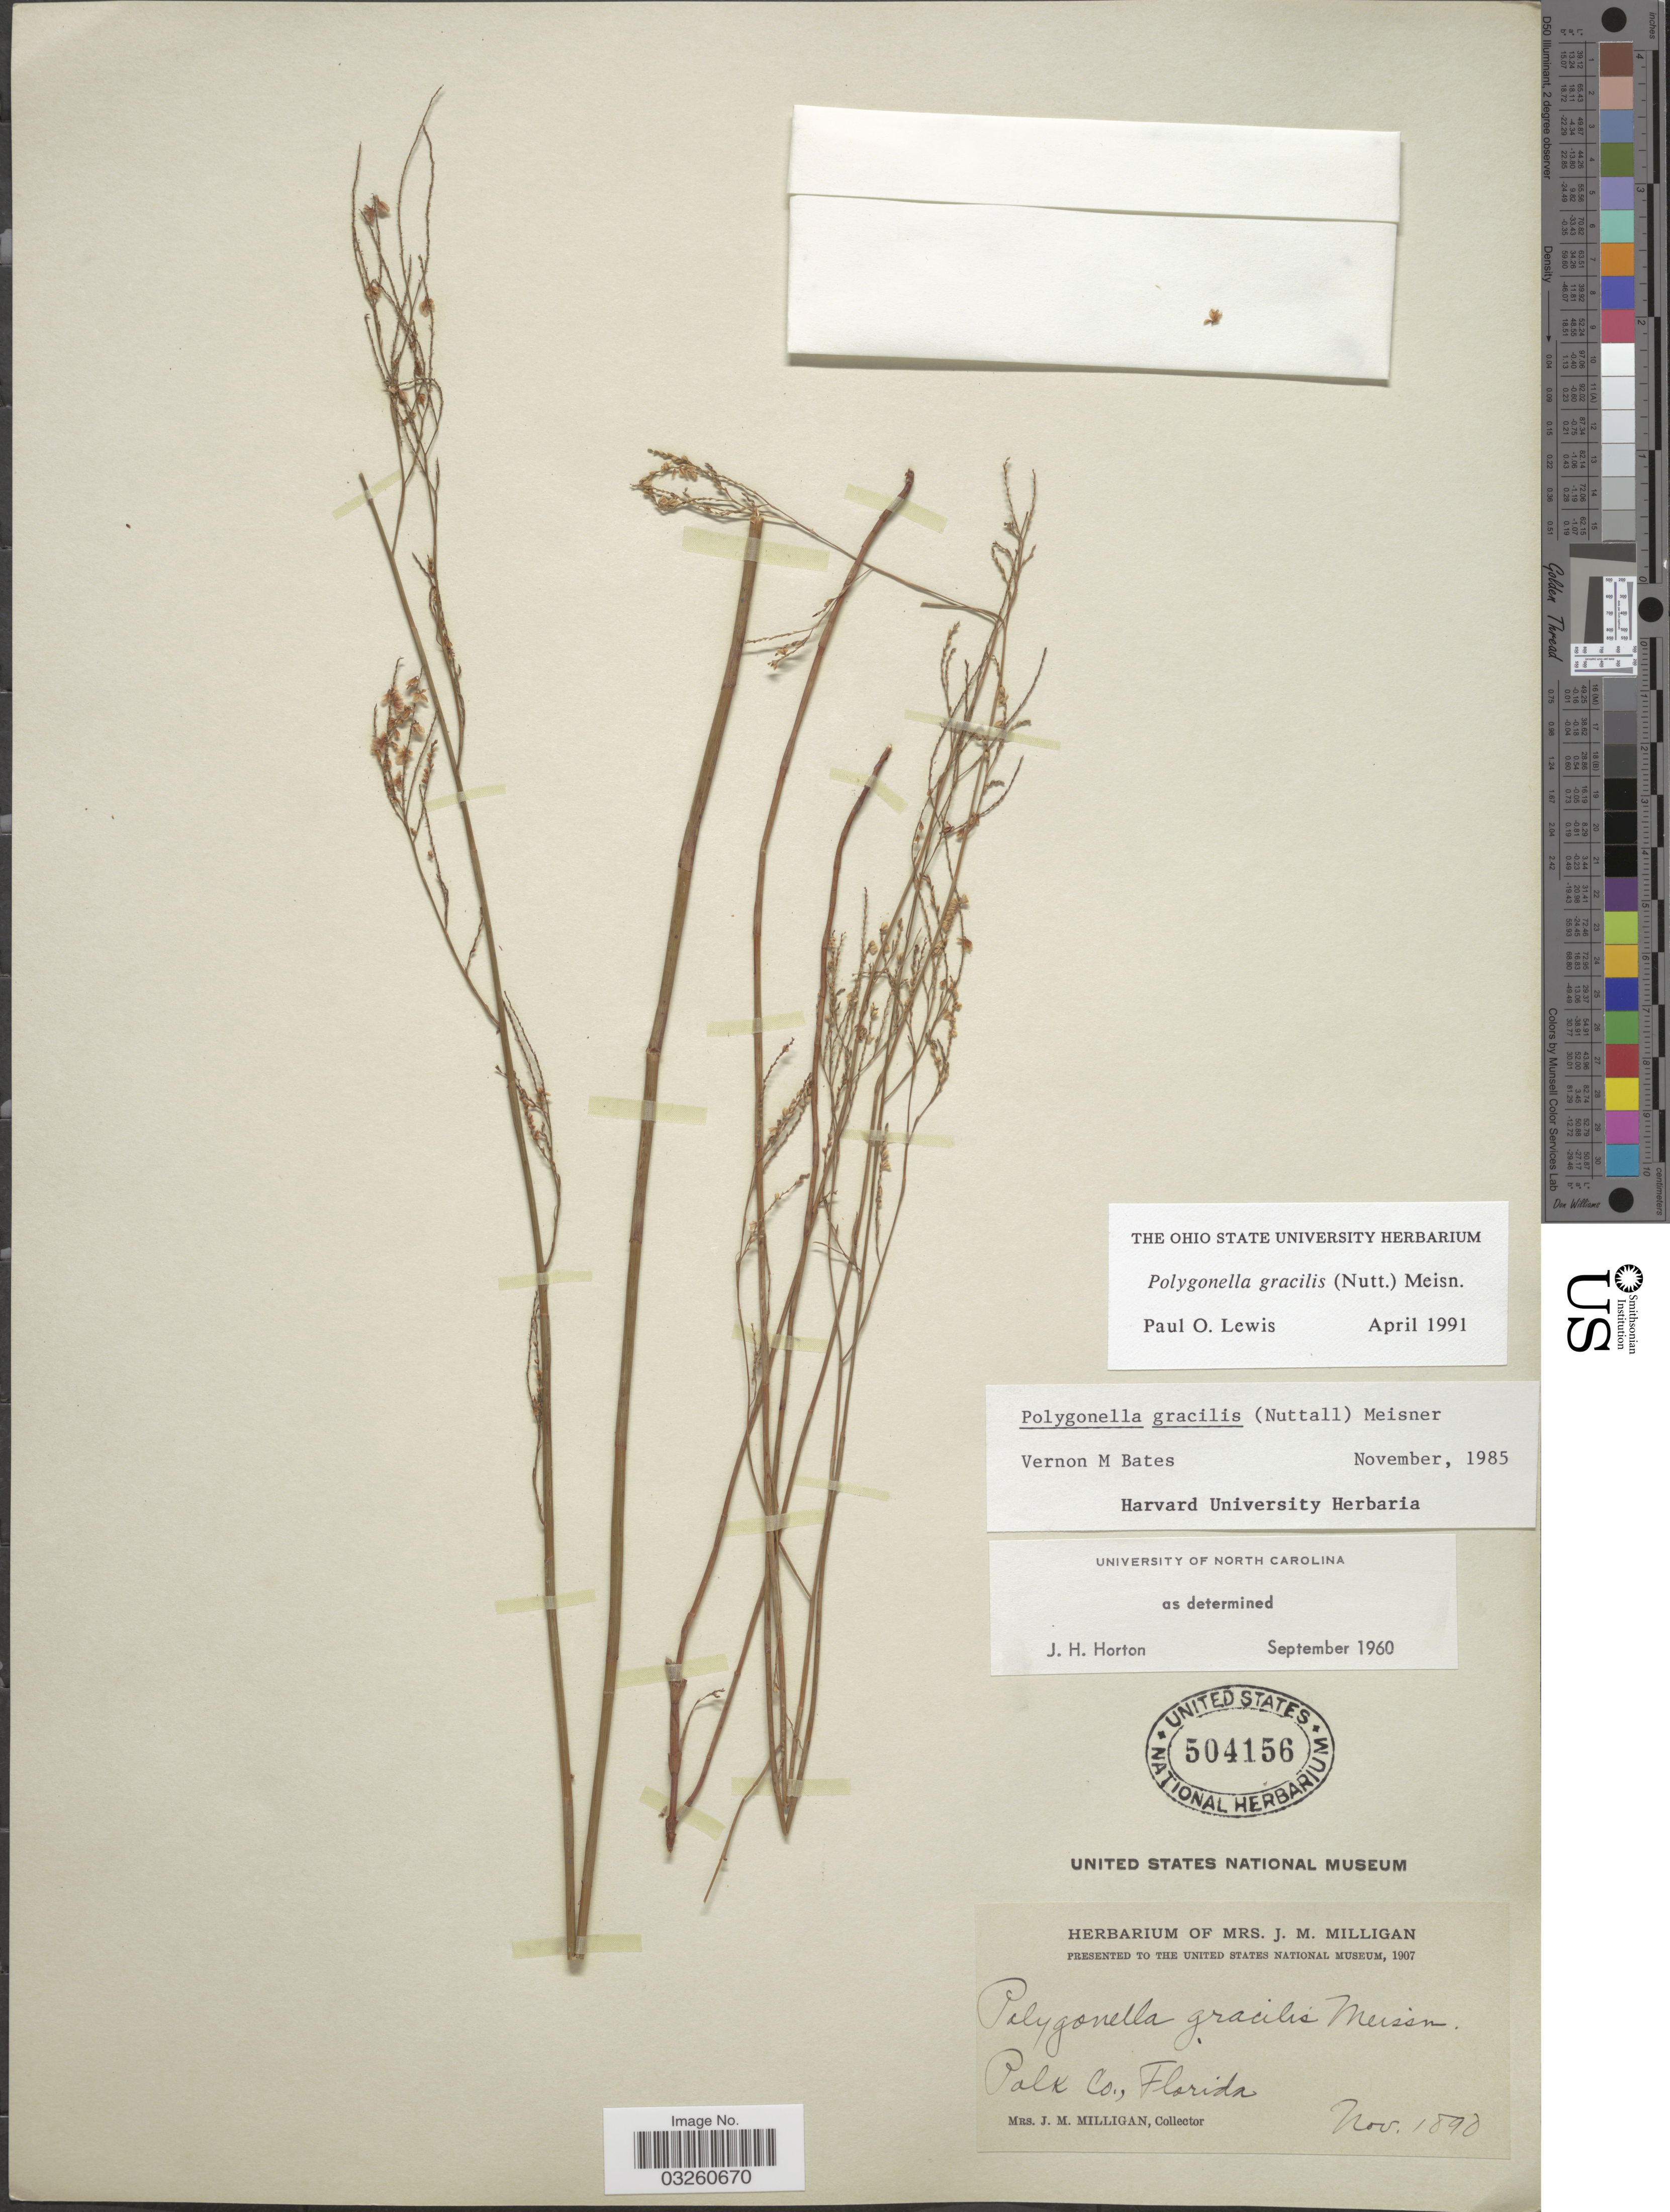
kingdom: Plantae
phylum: Tracheophyta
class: Magnoliopsida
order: Caryophyllales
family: Polygonaceae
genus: Polygonella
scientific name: Polygonella gracilis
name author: (Nutt.) Meisn.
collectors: J. Milligan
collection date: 1890-11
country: United States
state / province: Florida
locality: Polk Co.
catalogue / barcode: US 504156